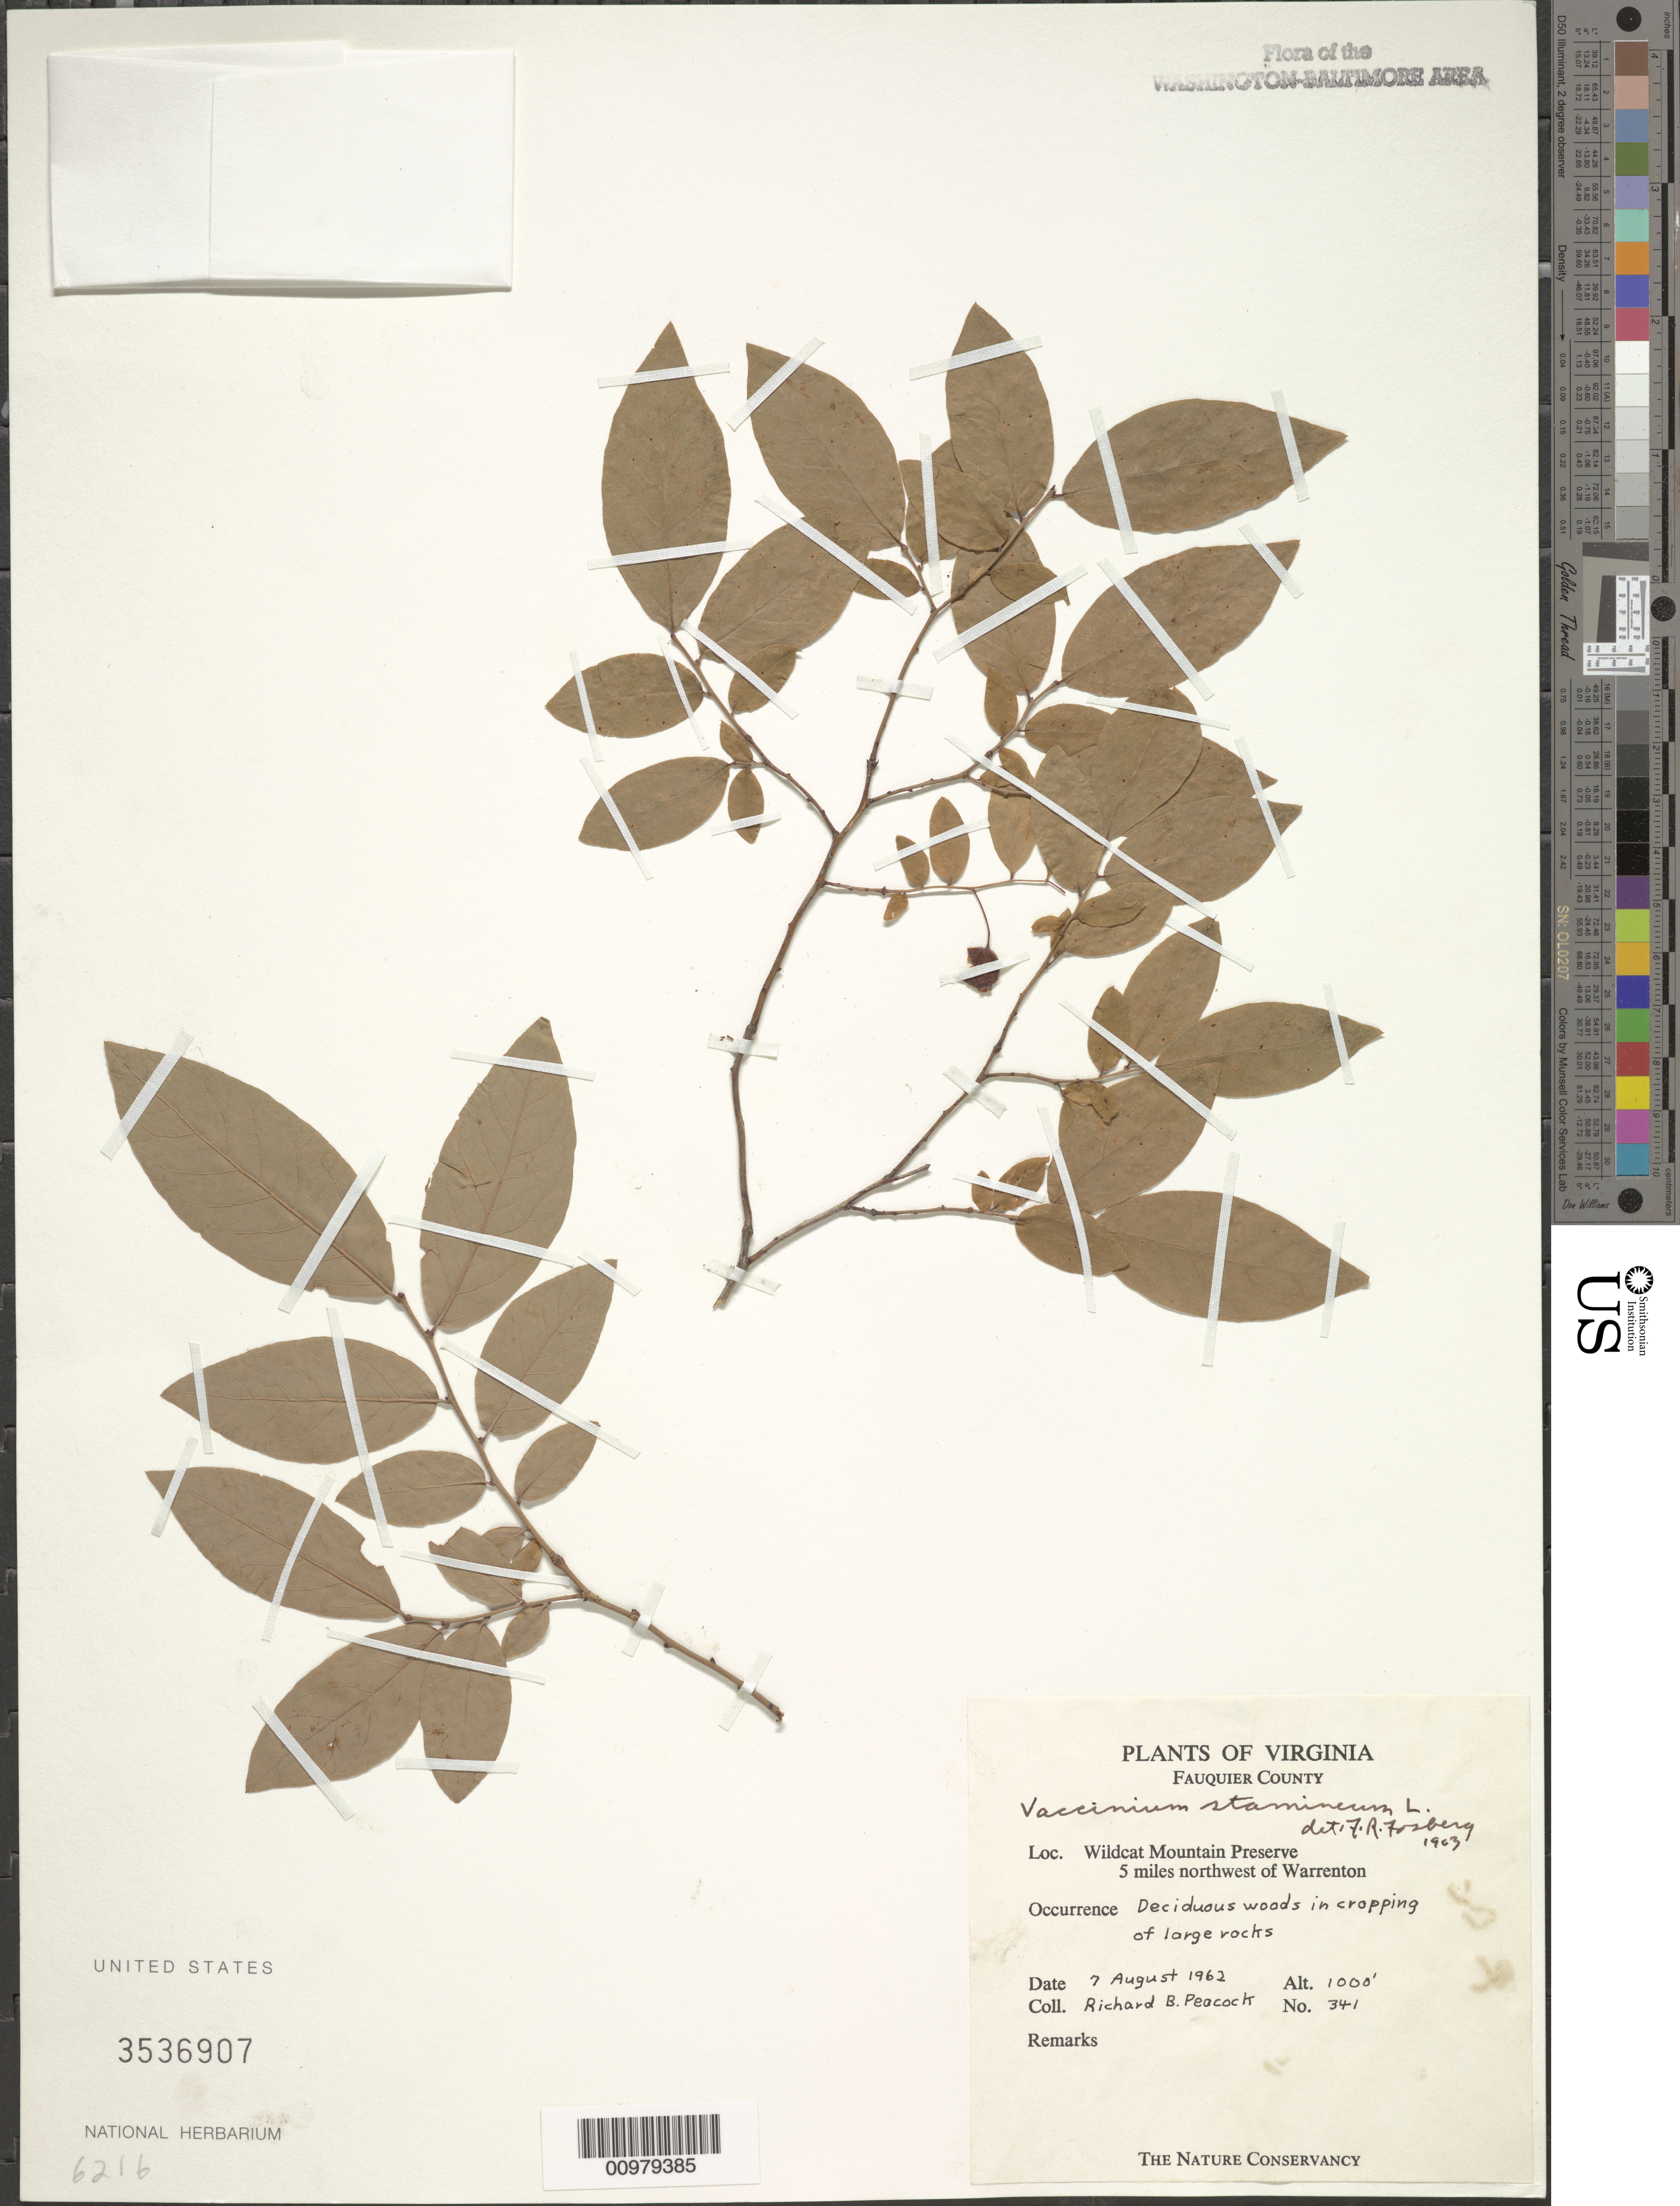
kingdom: Plantae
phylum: Tracheophyta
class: Magnoliopsida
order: Ericales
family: Ericaceae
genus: Vaccinium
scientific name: Vaccinium stamineum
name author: L.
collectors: R. Peacock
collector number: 341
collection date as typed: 07 Aug 1962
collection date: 1962-08-07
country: United States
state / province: Virginia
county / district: Fauquier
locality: Wildcat mountain Preserve, 5 miles northwest of Warrenton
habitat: deciduous woods in cropping of large rocks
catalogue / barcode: US 3536907